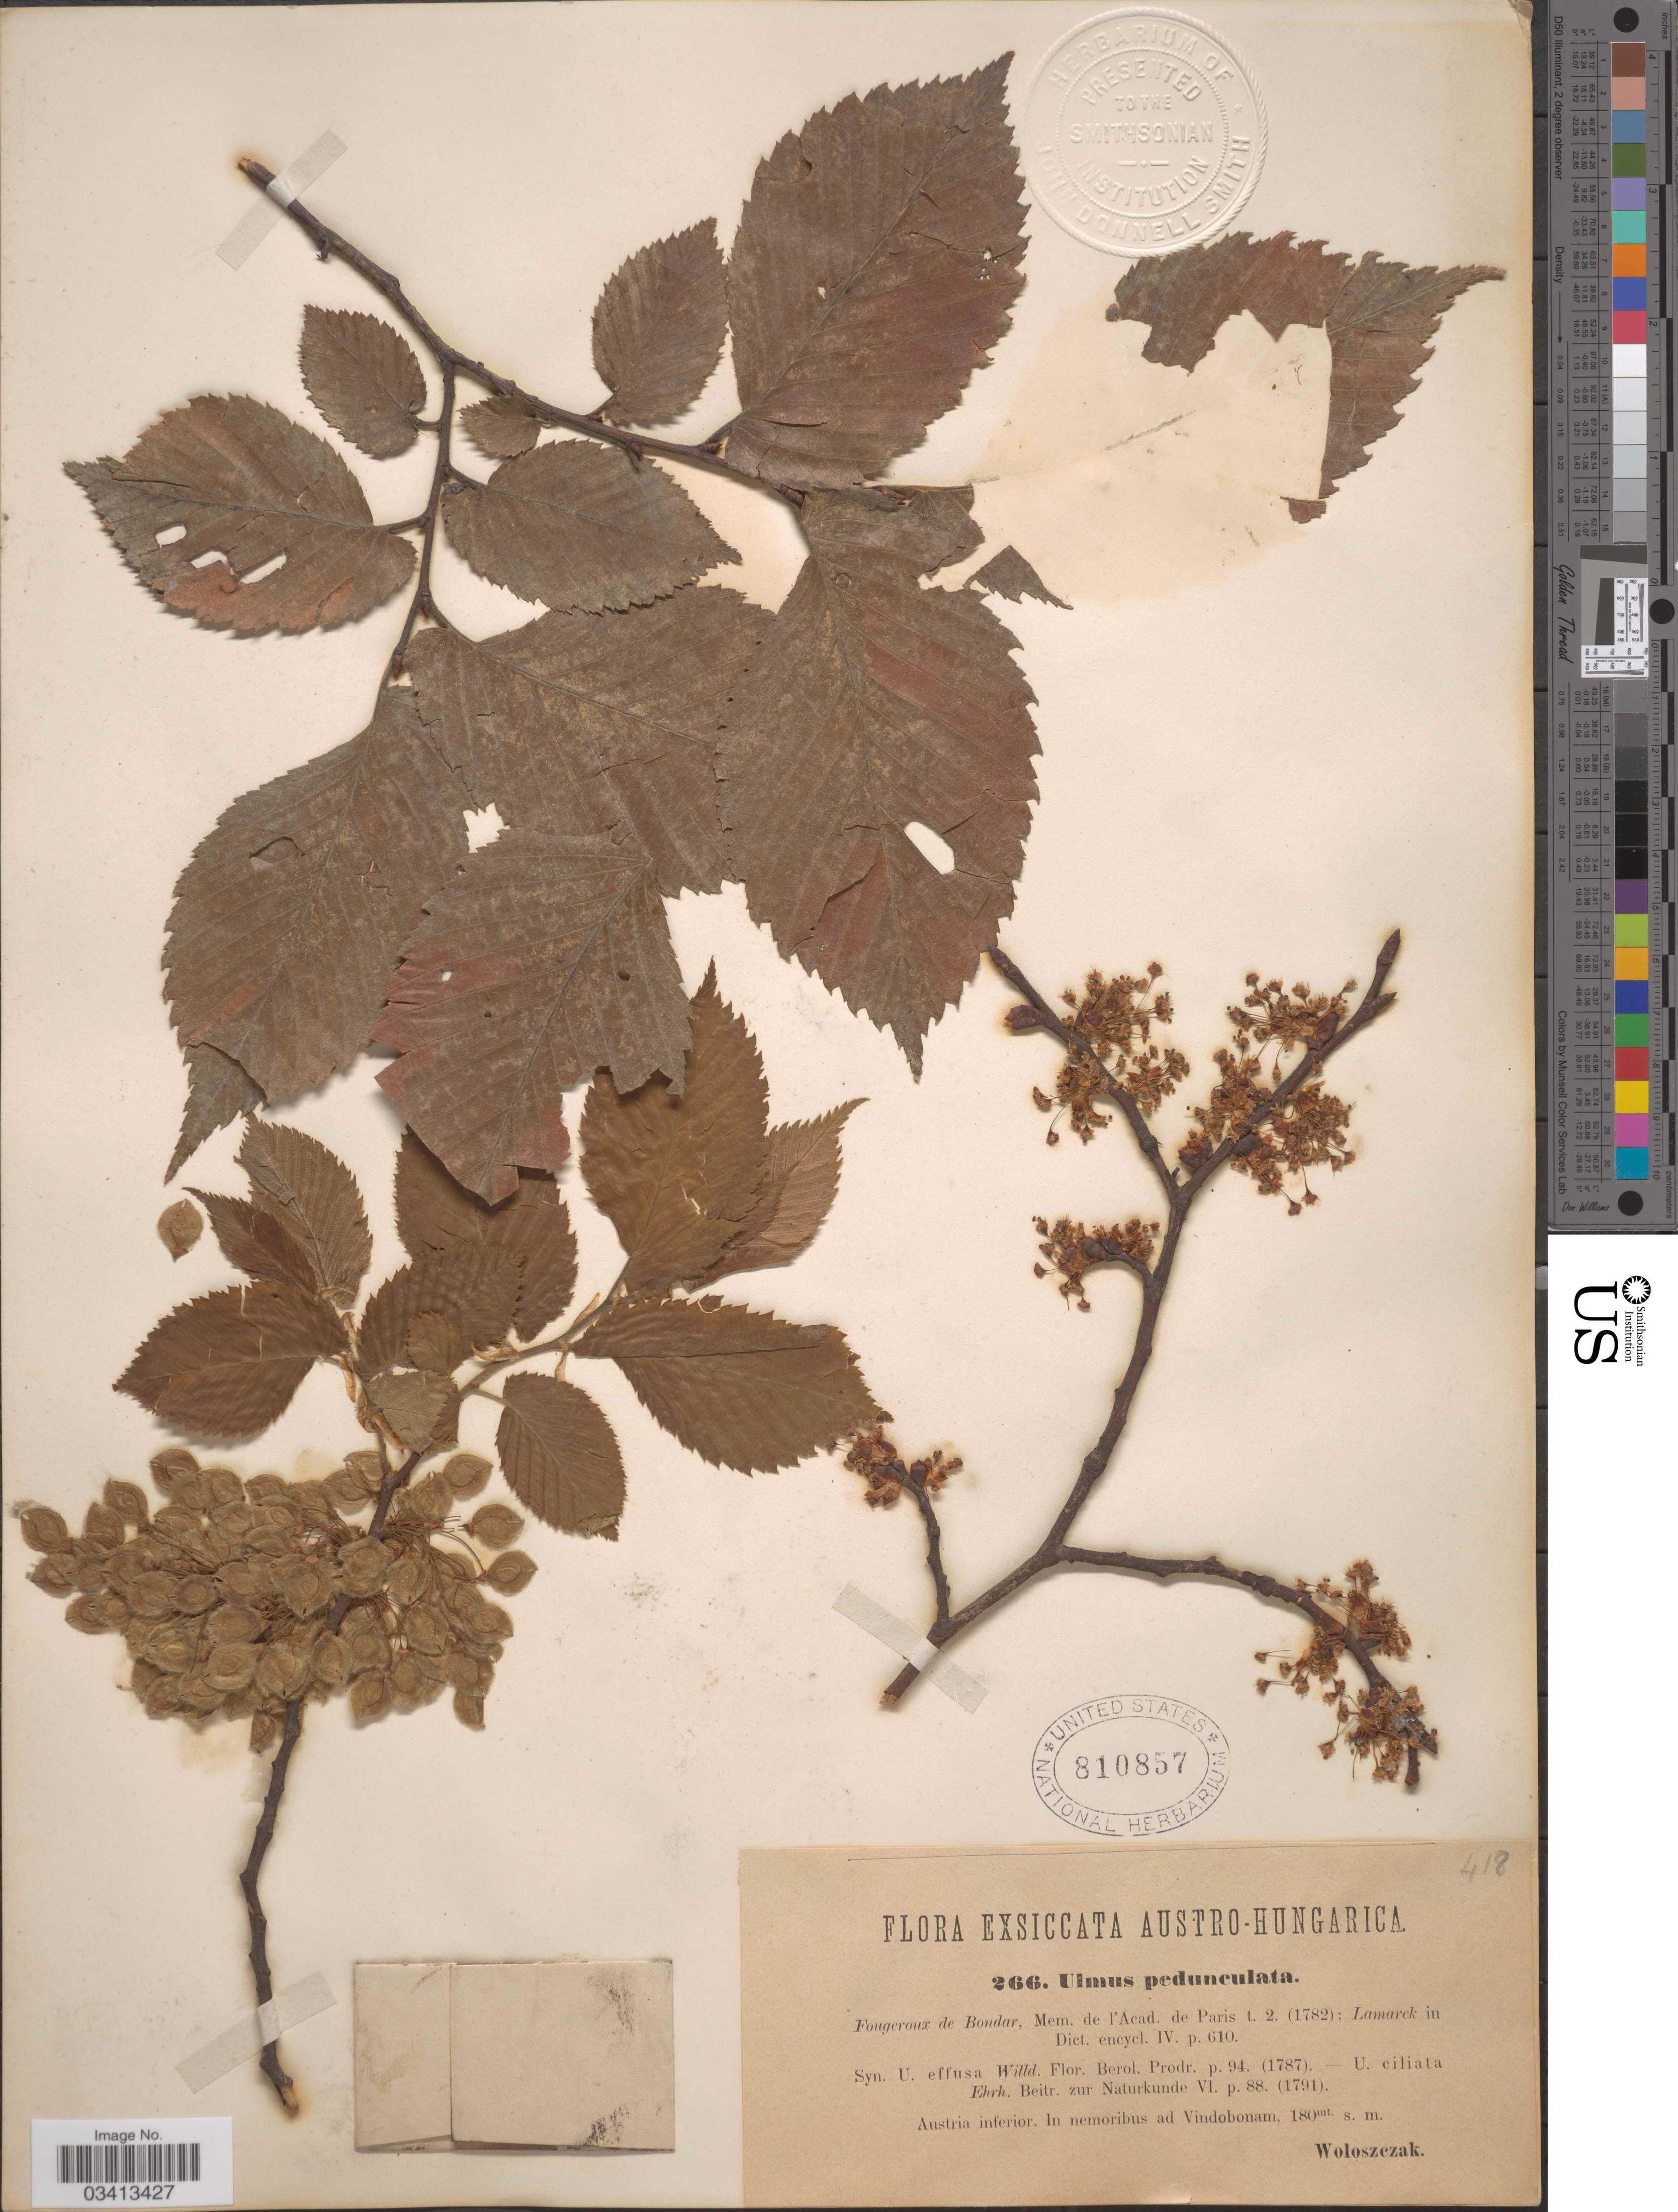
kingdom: Plantae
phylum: Tracheophyta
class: Magnoliopsida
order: Rosales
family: Ulmaceae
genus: Ulmus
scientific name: Ulmus pedunculata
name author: Foug.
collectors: Woloszczak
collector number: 266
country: Austria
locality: Austro-Hungarica. Austria inferior. In nemoribus ad Vindobonam.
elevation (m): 180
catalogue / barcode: US 810857